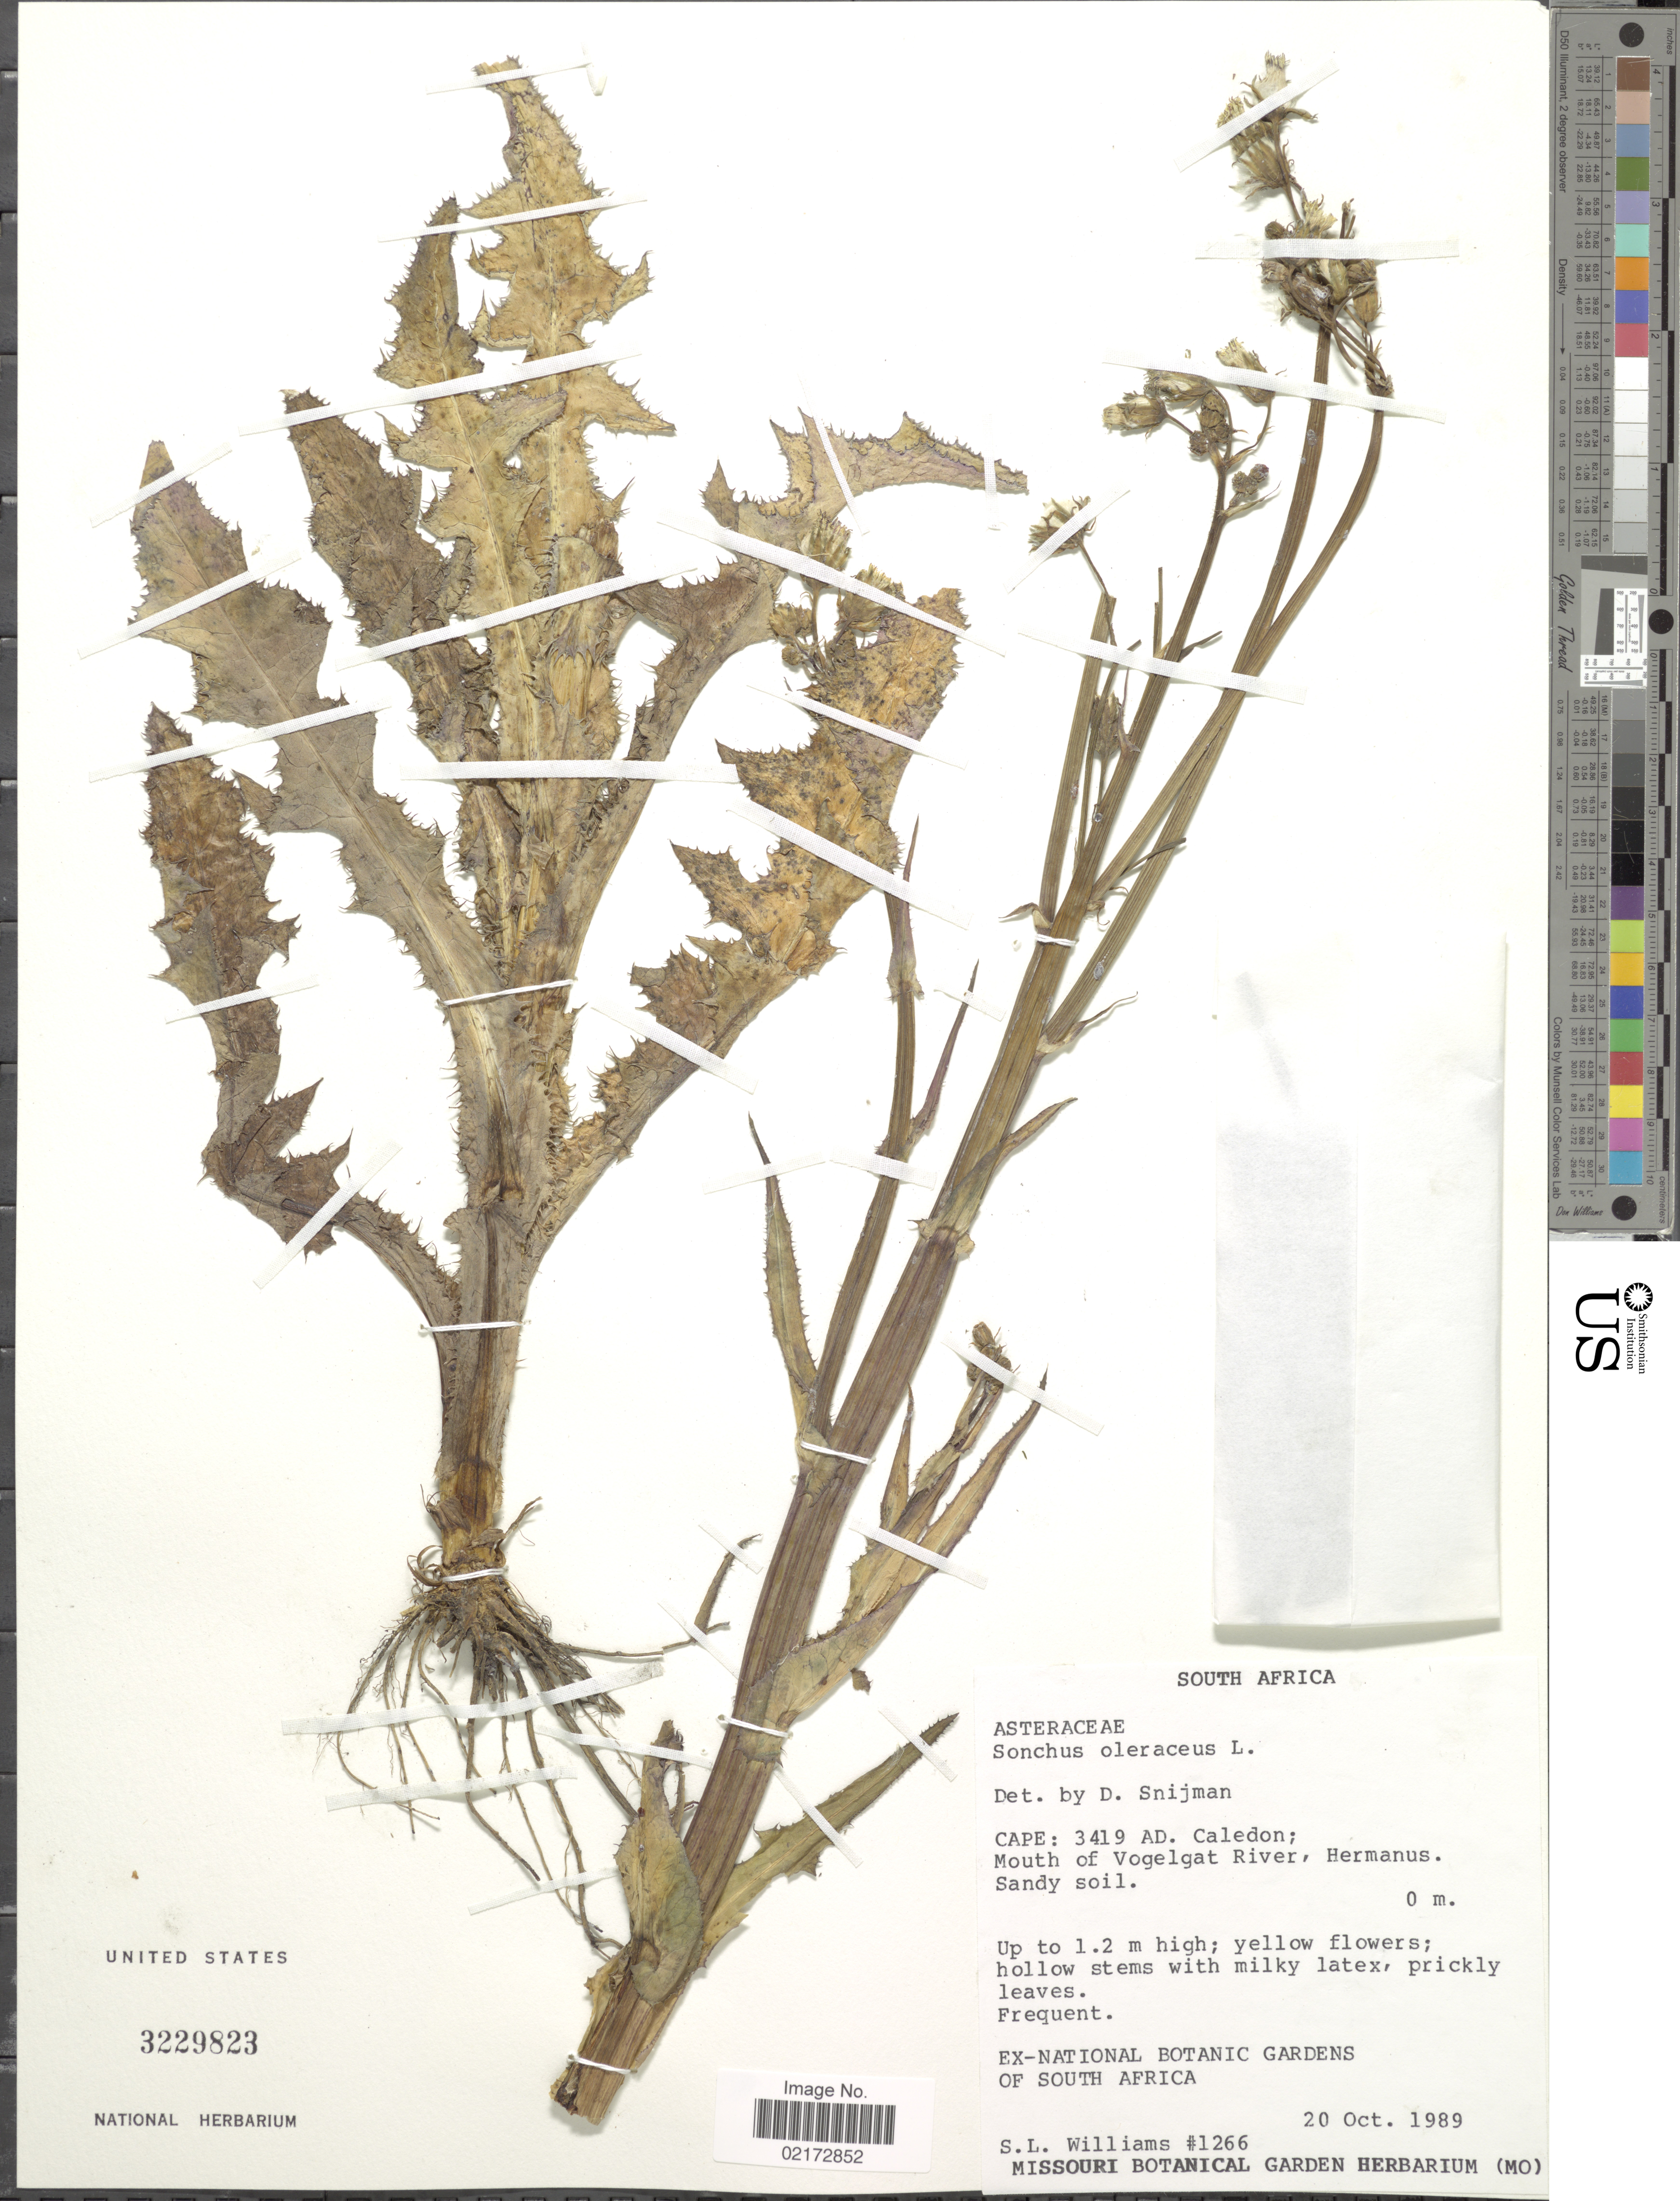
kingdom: Plantae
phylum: Tracheophyta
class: Magnoliopsida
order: Asterales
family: Asteraceae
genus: Sonchus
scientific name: Sonchus oleraceus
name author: L.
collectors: S. L. Williams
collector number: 1266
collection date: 1989-10-20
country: South Africa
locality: Cape, 3419 AD. Caledon, Mouth of Vogelgat River, Hermanus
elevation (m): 0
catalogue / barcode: US 3229823